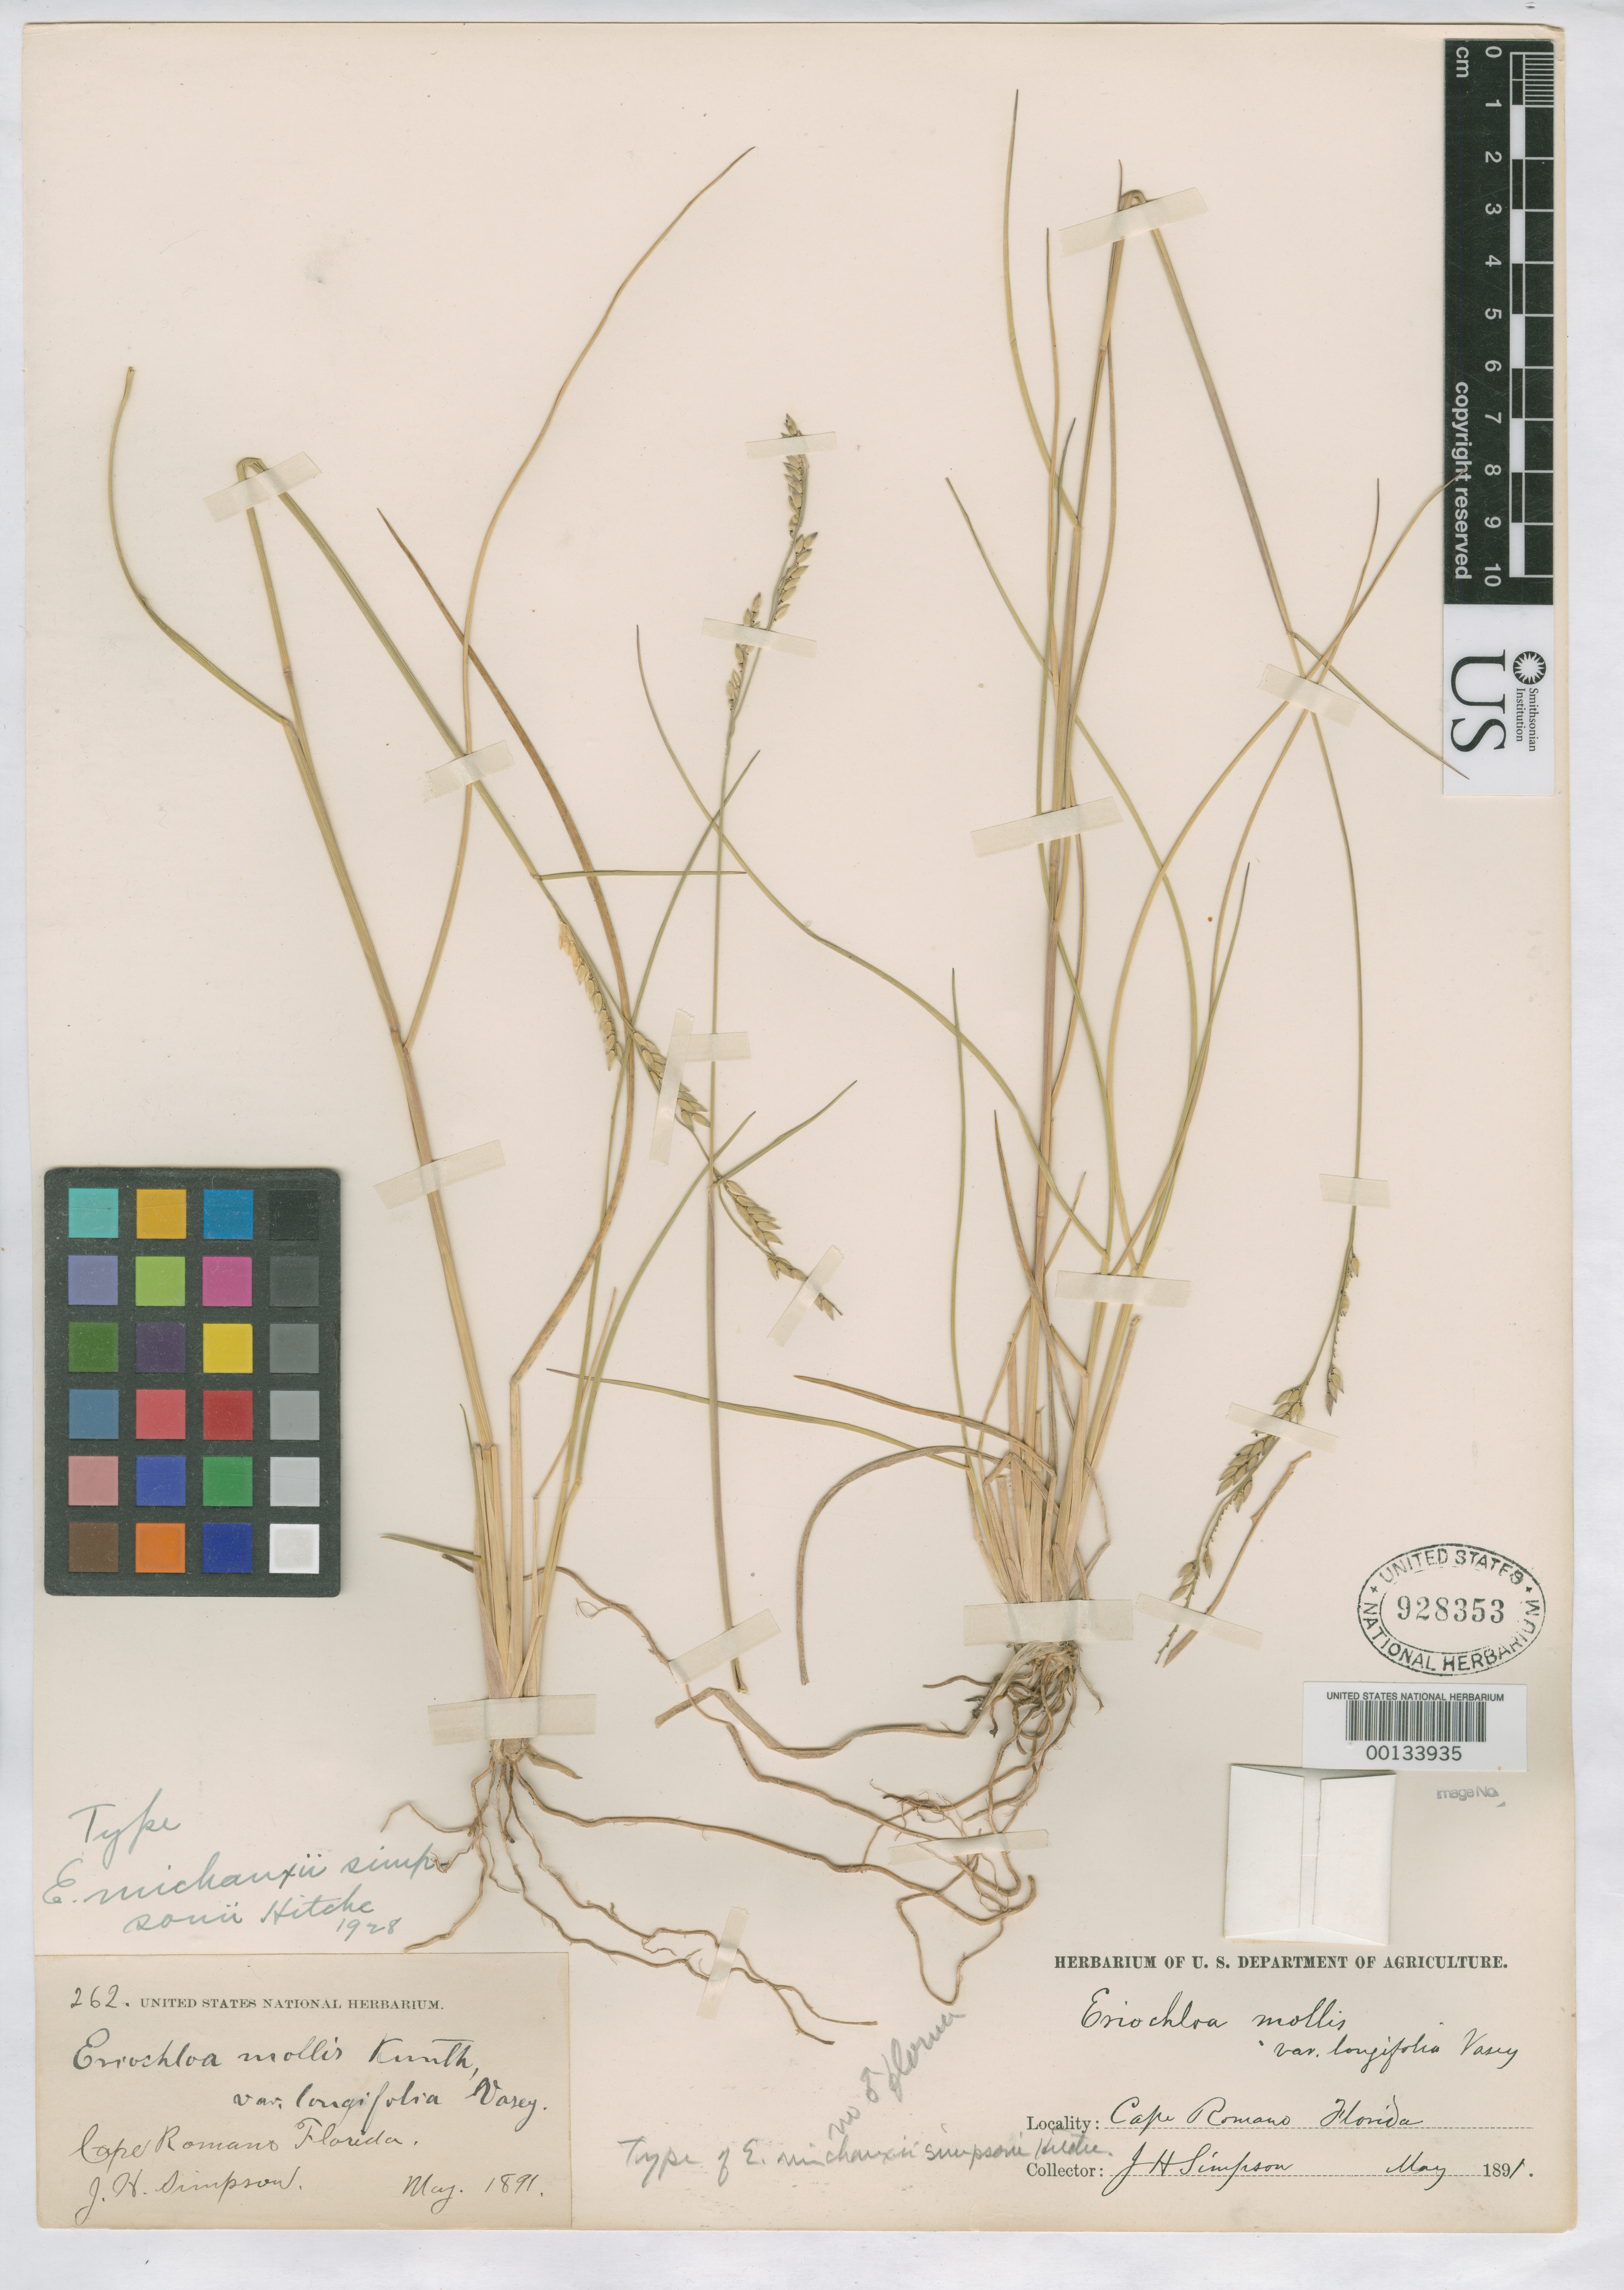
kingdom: Plantae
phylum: Tracheophyta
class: Liliopsida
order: Poales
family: Poaceae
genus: Eriochloa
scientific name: Eriochloa michauxii var. simpsonii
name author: Hitchc.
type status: Holotype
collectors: J. H. Simpson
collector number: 262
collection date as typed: May 1891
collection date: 1891-05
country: United States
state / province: Florida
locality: Cape Romano.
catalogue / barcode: US 928353